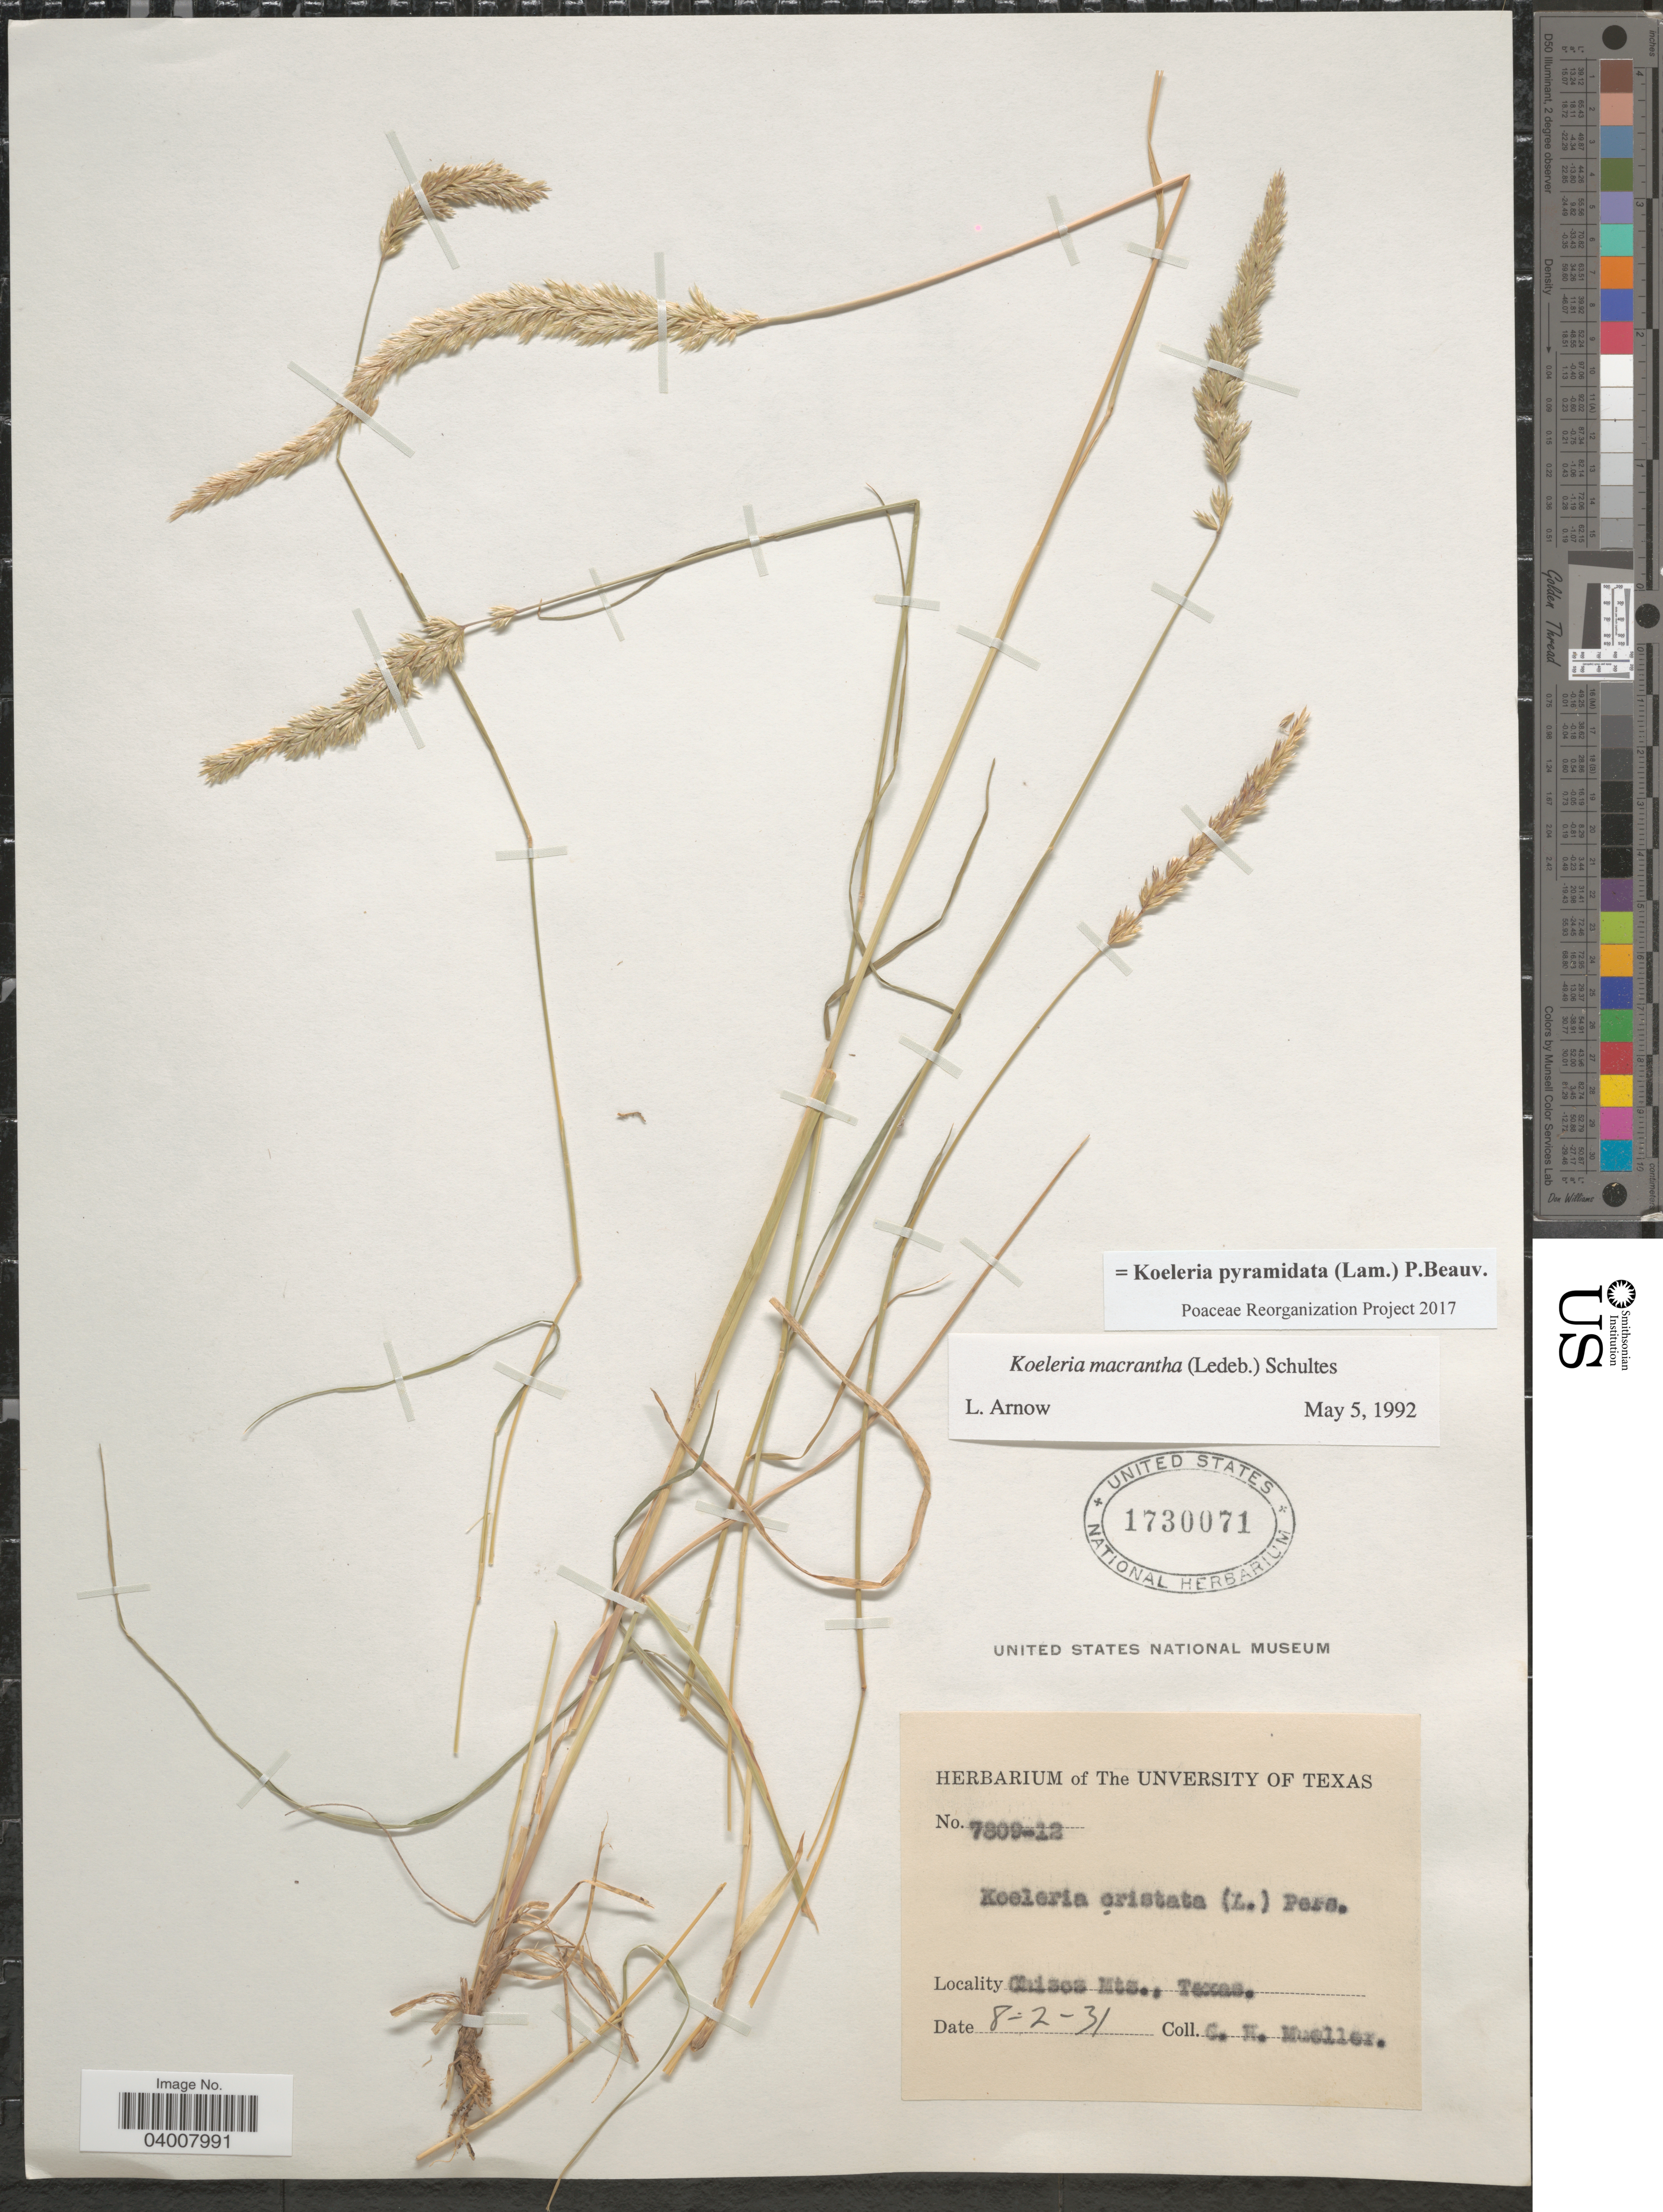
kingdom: Plantae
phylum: Tracheophyta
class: Liliopsida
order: Poales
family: Poaceae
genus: Koeleria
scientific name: Koeleria pyramidata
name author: (Lam.) P. Beauv.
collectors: C. H. Mueller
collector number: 7309-12*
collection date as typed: Transcribed d/m/y: 2/8/31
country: United States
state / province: Texas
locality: Chisos Mts.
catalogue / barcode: US 1730071